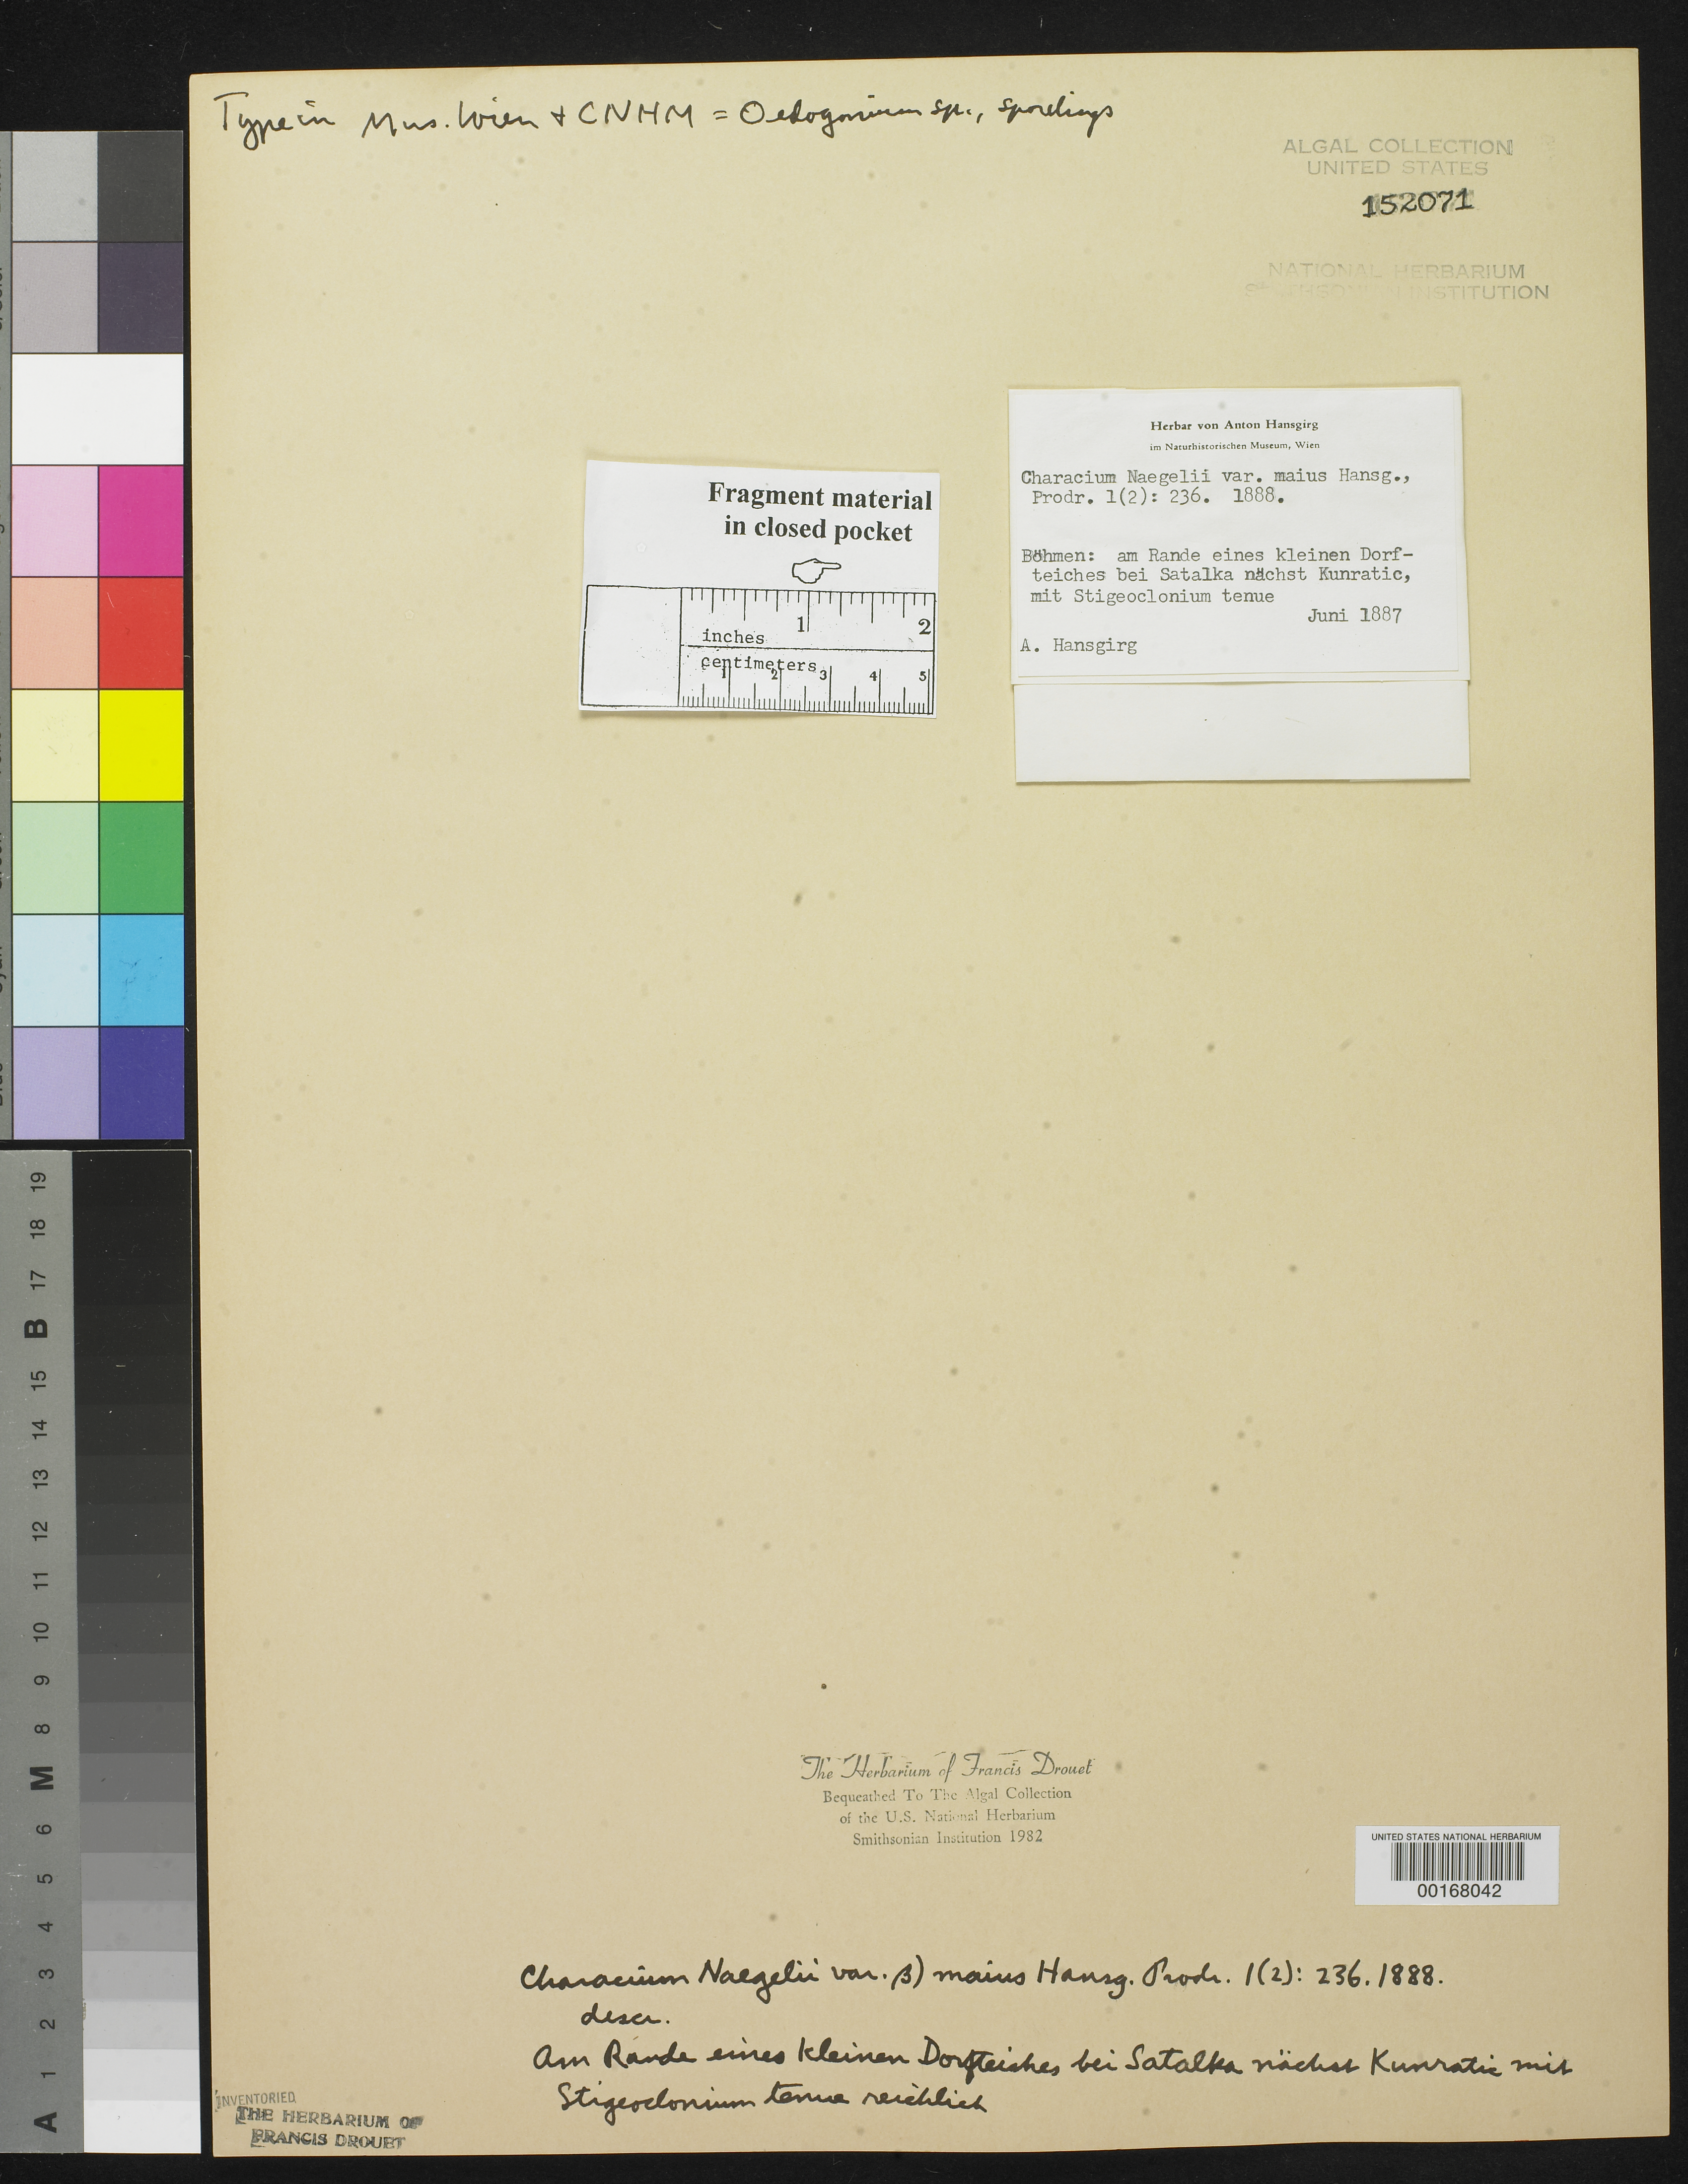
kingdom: Plantae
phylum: Chlorophyta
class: Chlorophyceae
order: Sphaeropleales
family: Characiaceae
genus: Characium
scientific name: Characium naegelii var. maius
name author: Hansg.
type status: Isotype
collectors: A. Hansgirg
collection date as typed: Jun 1887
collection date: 1887-06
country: Czechia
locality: Satalka, near Kunratic. [Bohemia (Bohmen)]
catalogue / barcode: US 152071